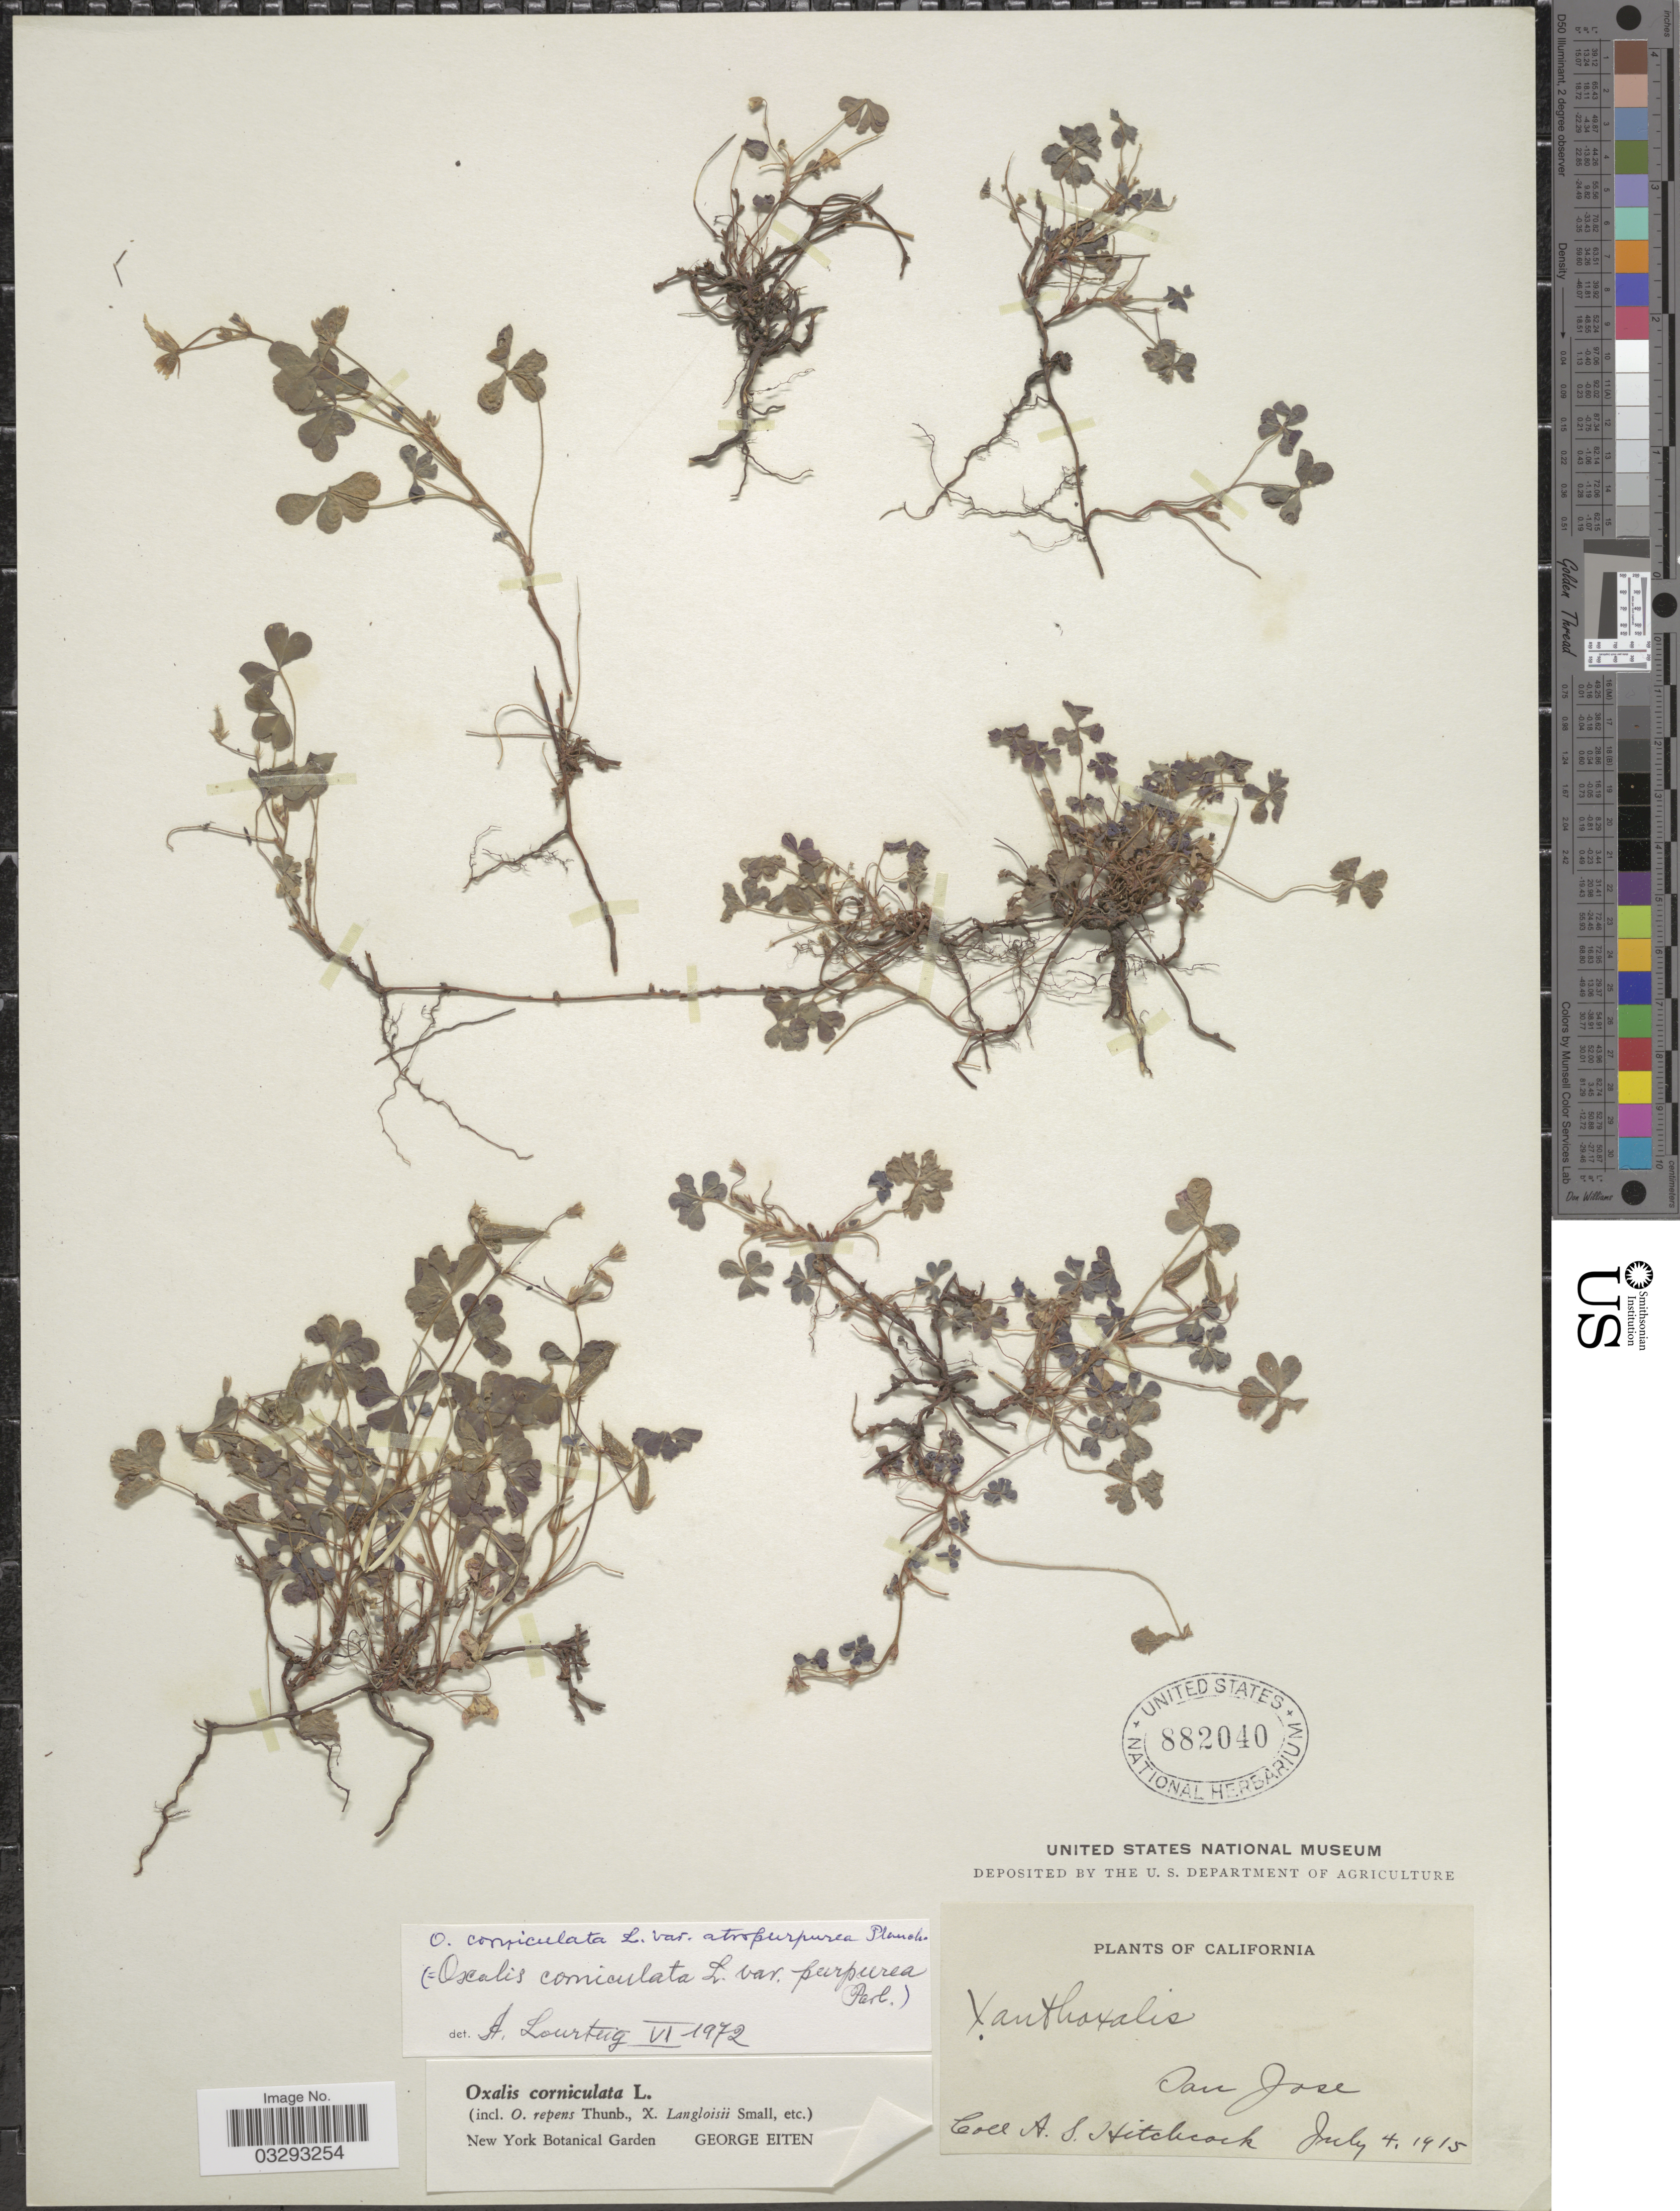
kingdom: Plantae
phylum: Tracheophyta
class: Magnoliopsida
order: Oxalidales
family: Oxalidaceae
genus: Oxalis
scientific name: Oxalis corniculata var. atropurpurea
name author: Planch.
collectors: A. S. Hitchcock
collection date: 1915-07-04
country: United States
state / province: California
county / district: Santa Clara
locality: San Jose.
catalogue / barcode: US 882040